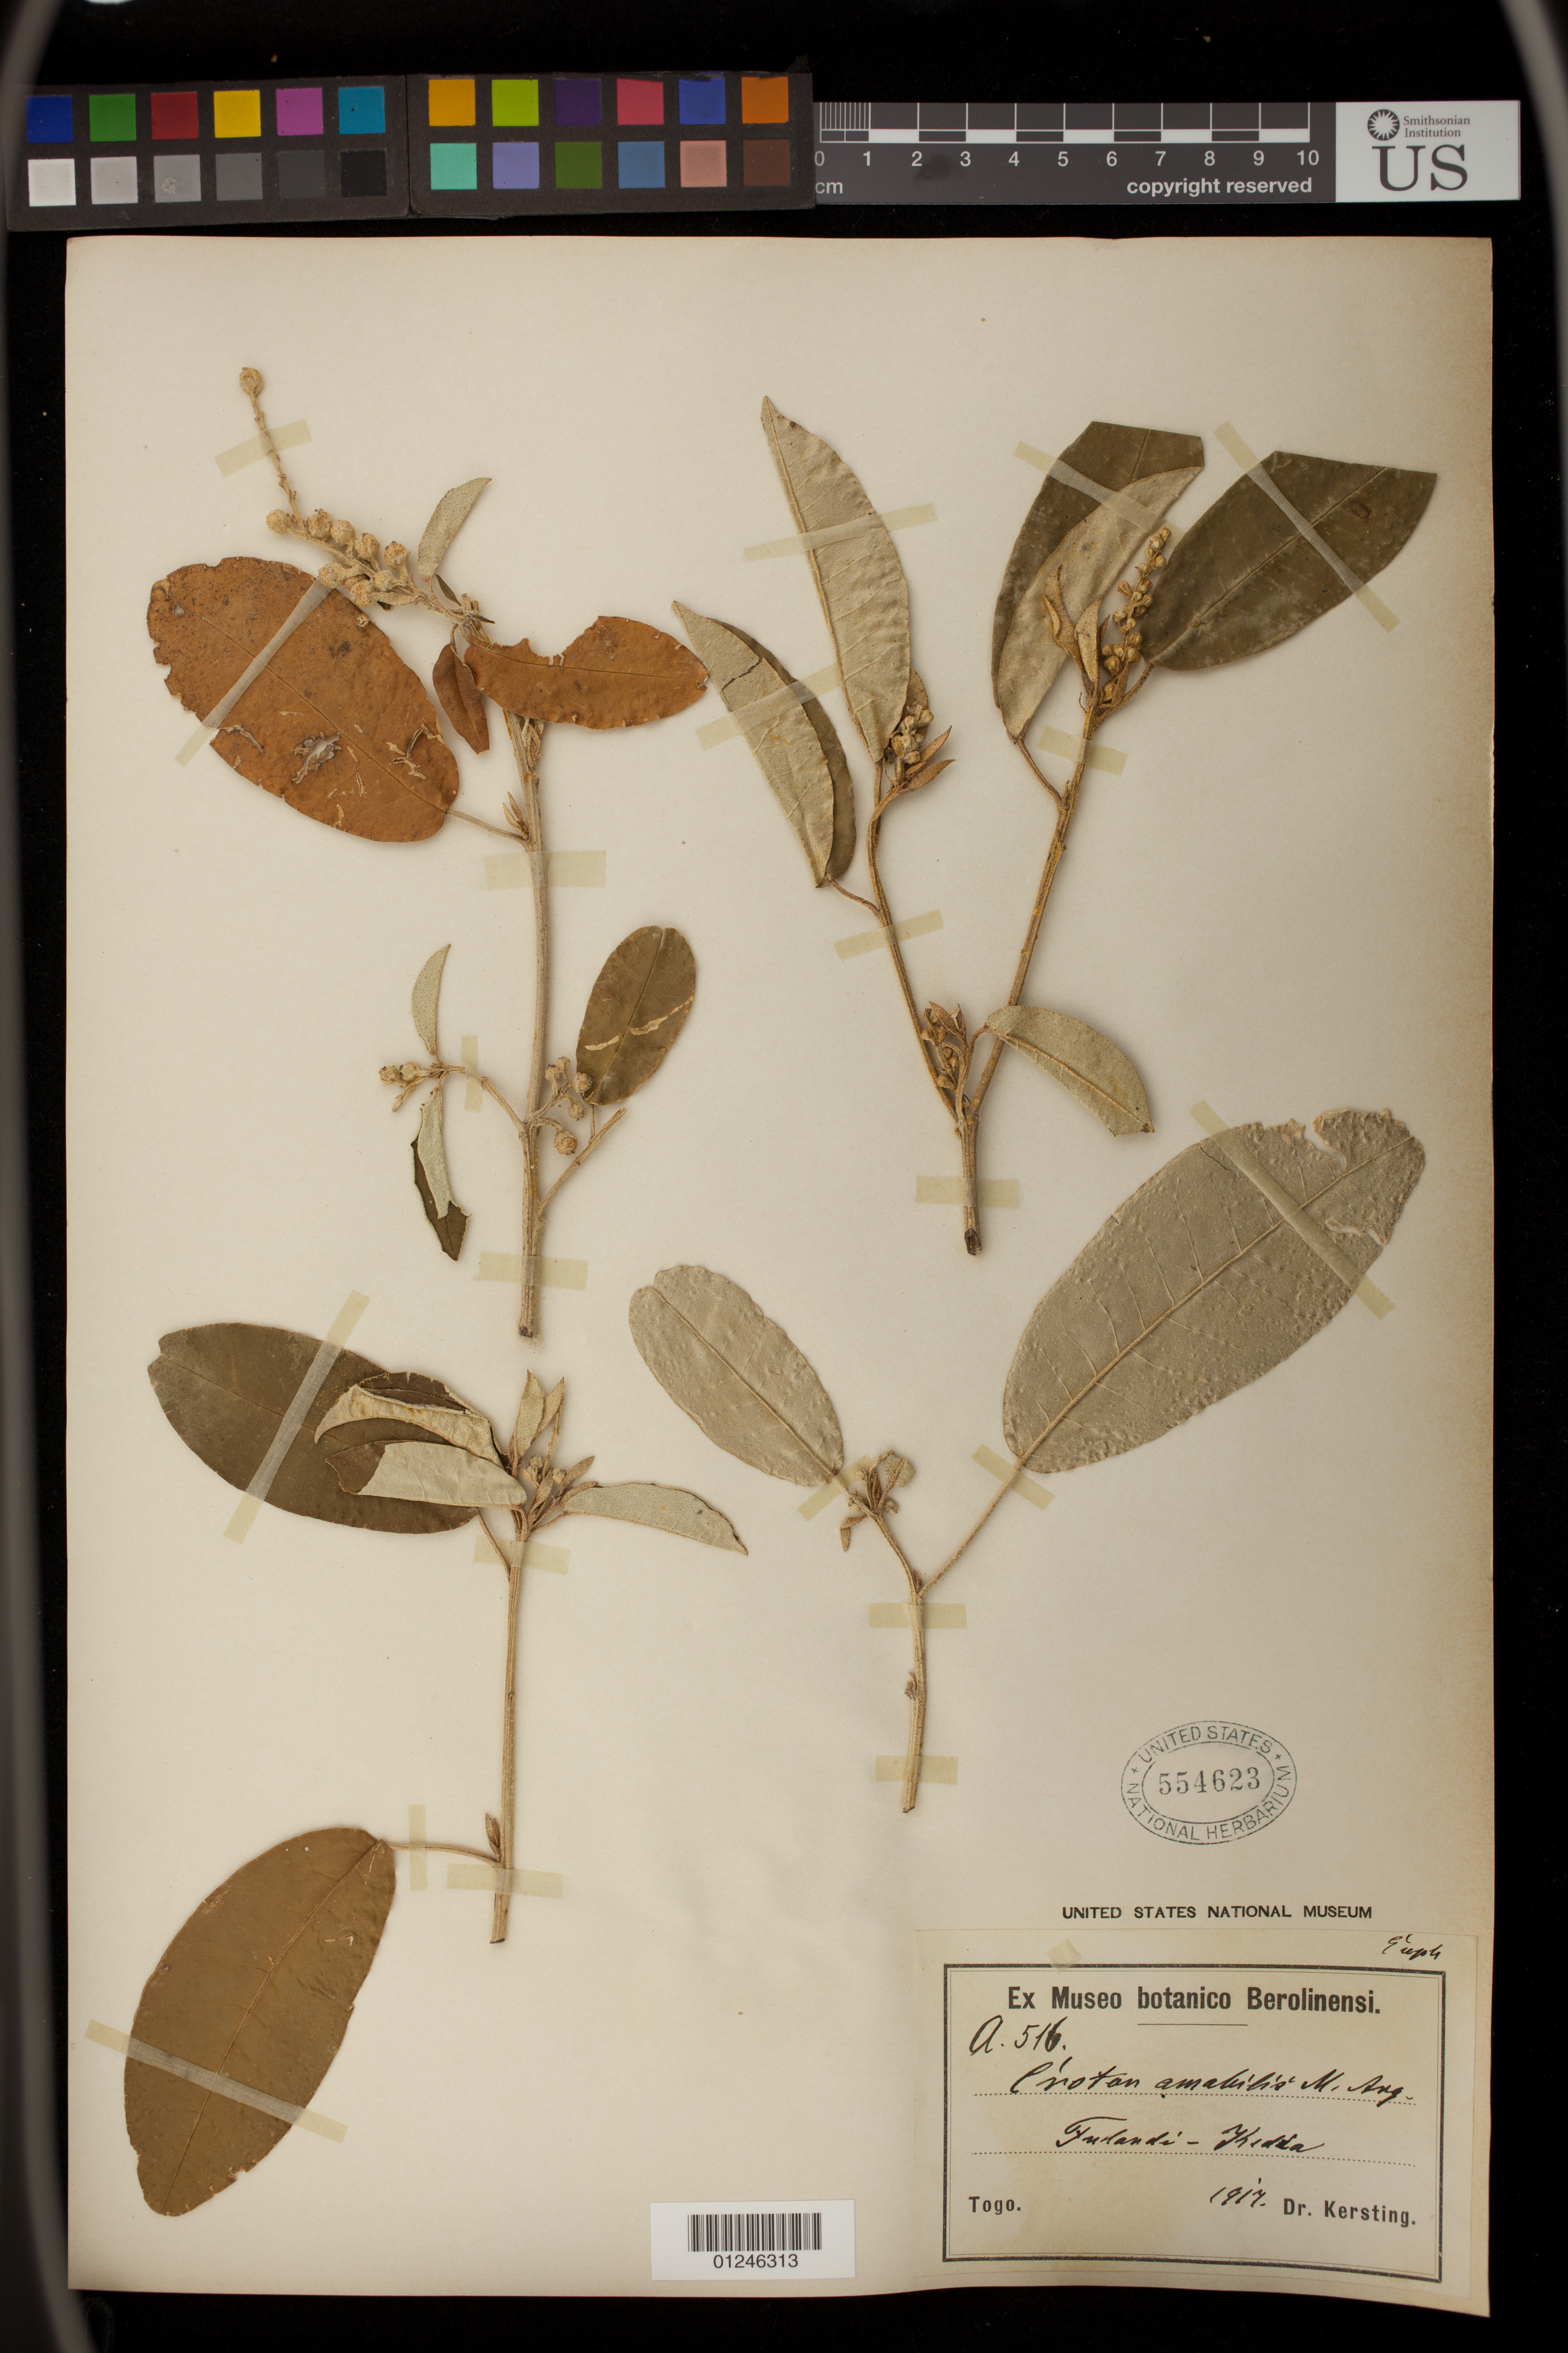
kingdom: Plantae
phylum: Tracheophyta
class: Magnoliopsida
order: Malpighiales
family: Euphorbiaceae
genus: Croton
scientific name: Croton amabilis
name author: Müll. Arg.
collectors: -. Kersting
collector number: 516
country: Togo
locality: Tulandi-Meda (Area)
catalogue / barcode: US 554623